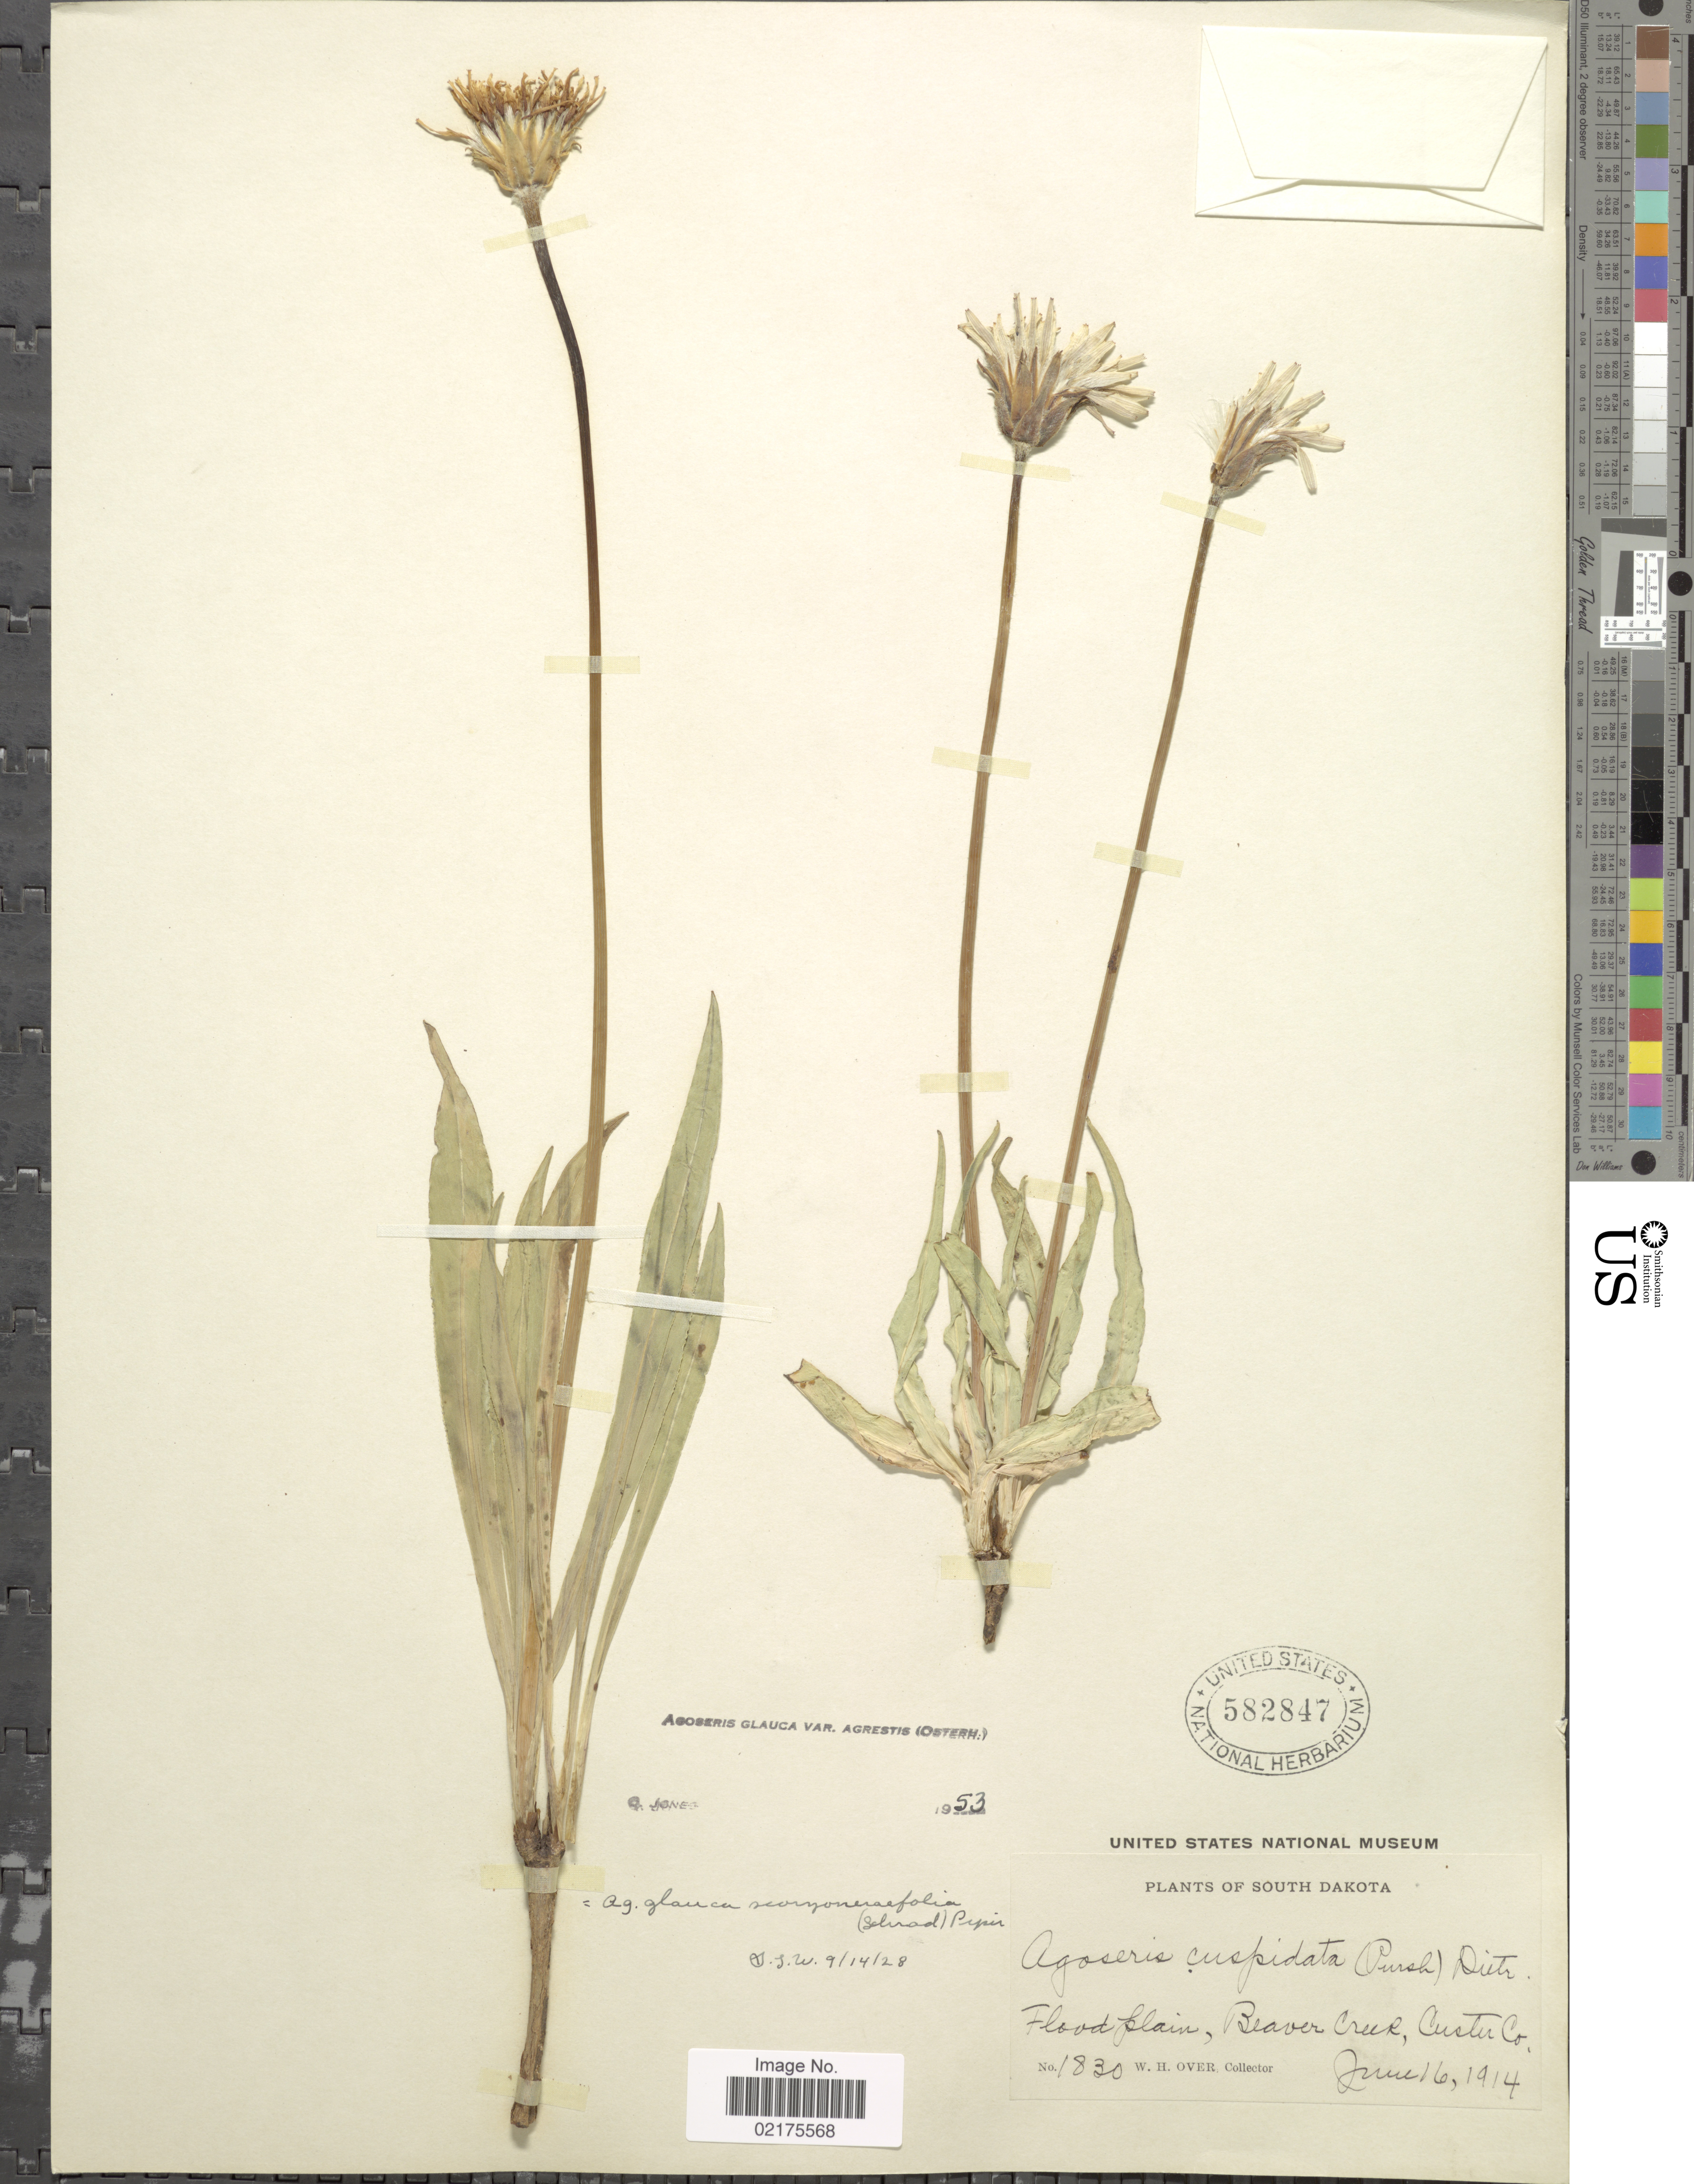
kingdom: Plantae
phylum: Tracheophyta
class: Magnoliopsida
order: Asterales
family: Asteraceae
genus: Agoseris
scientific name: Agoseris glauca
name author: (Pursh) Raf.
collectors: W. Over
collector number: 1830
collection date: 1914-06-16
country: United States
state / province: South Dakota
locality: Flood plain, Beaver Creek, Custer Co.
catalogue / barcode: US 582847